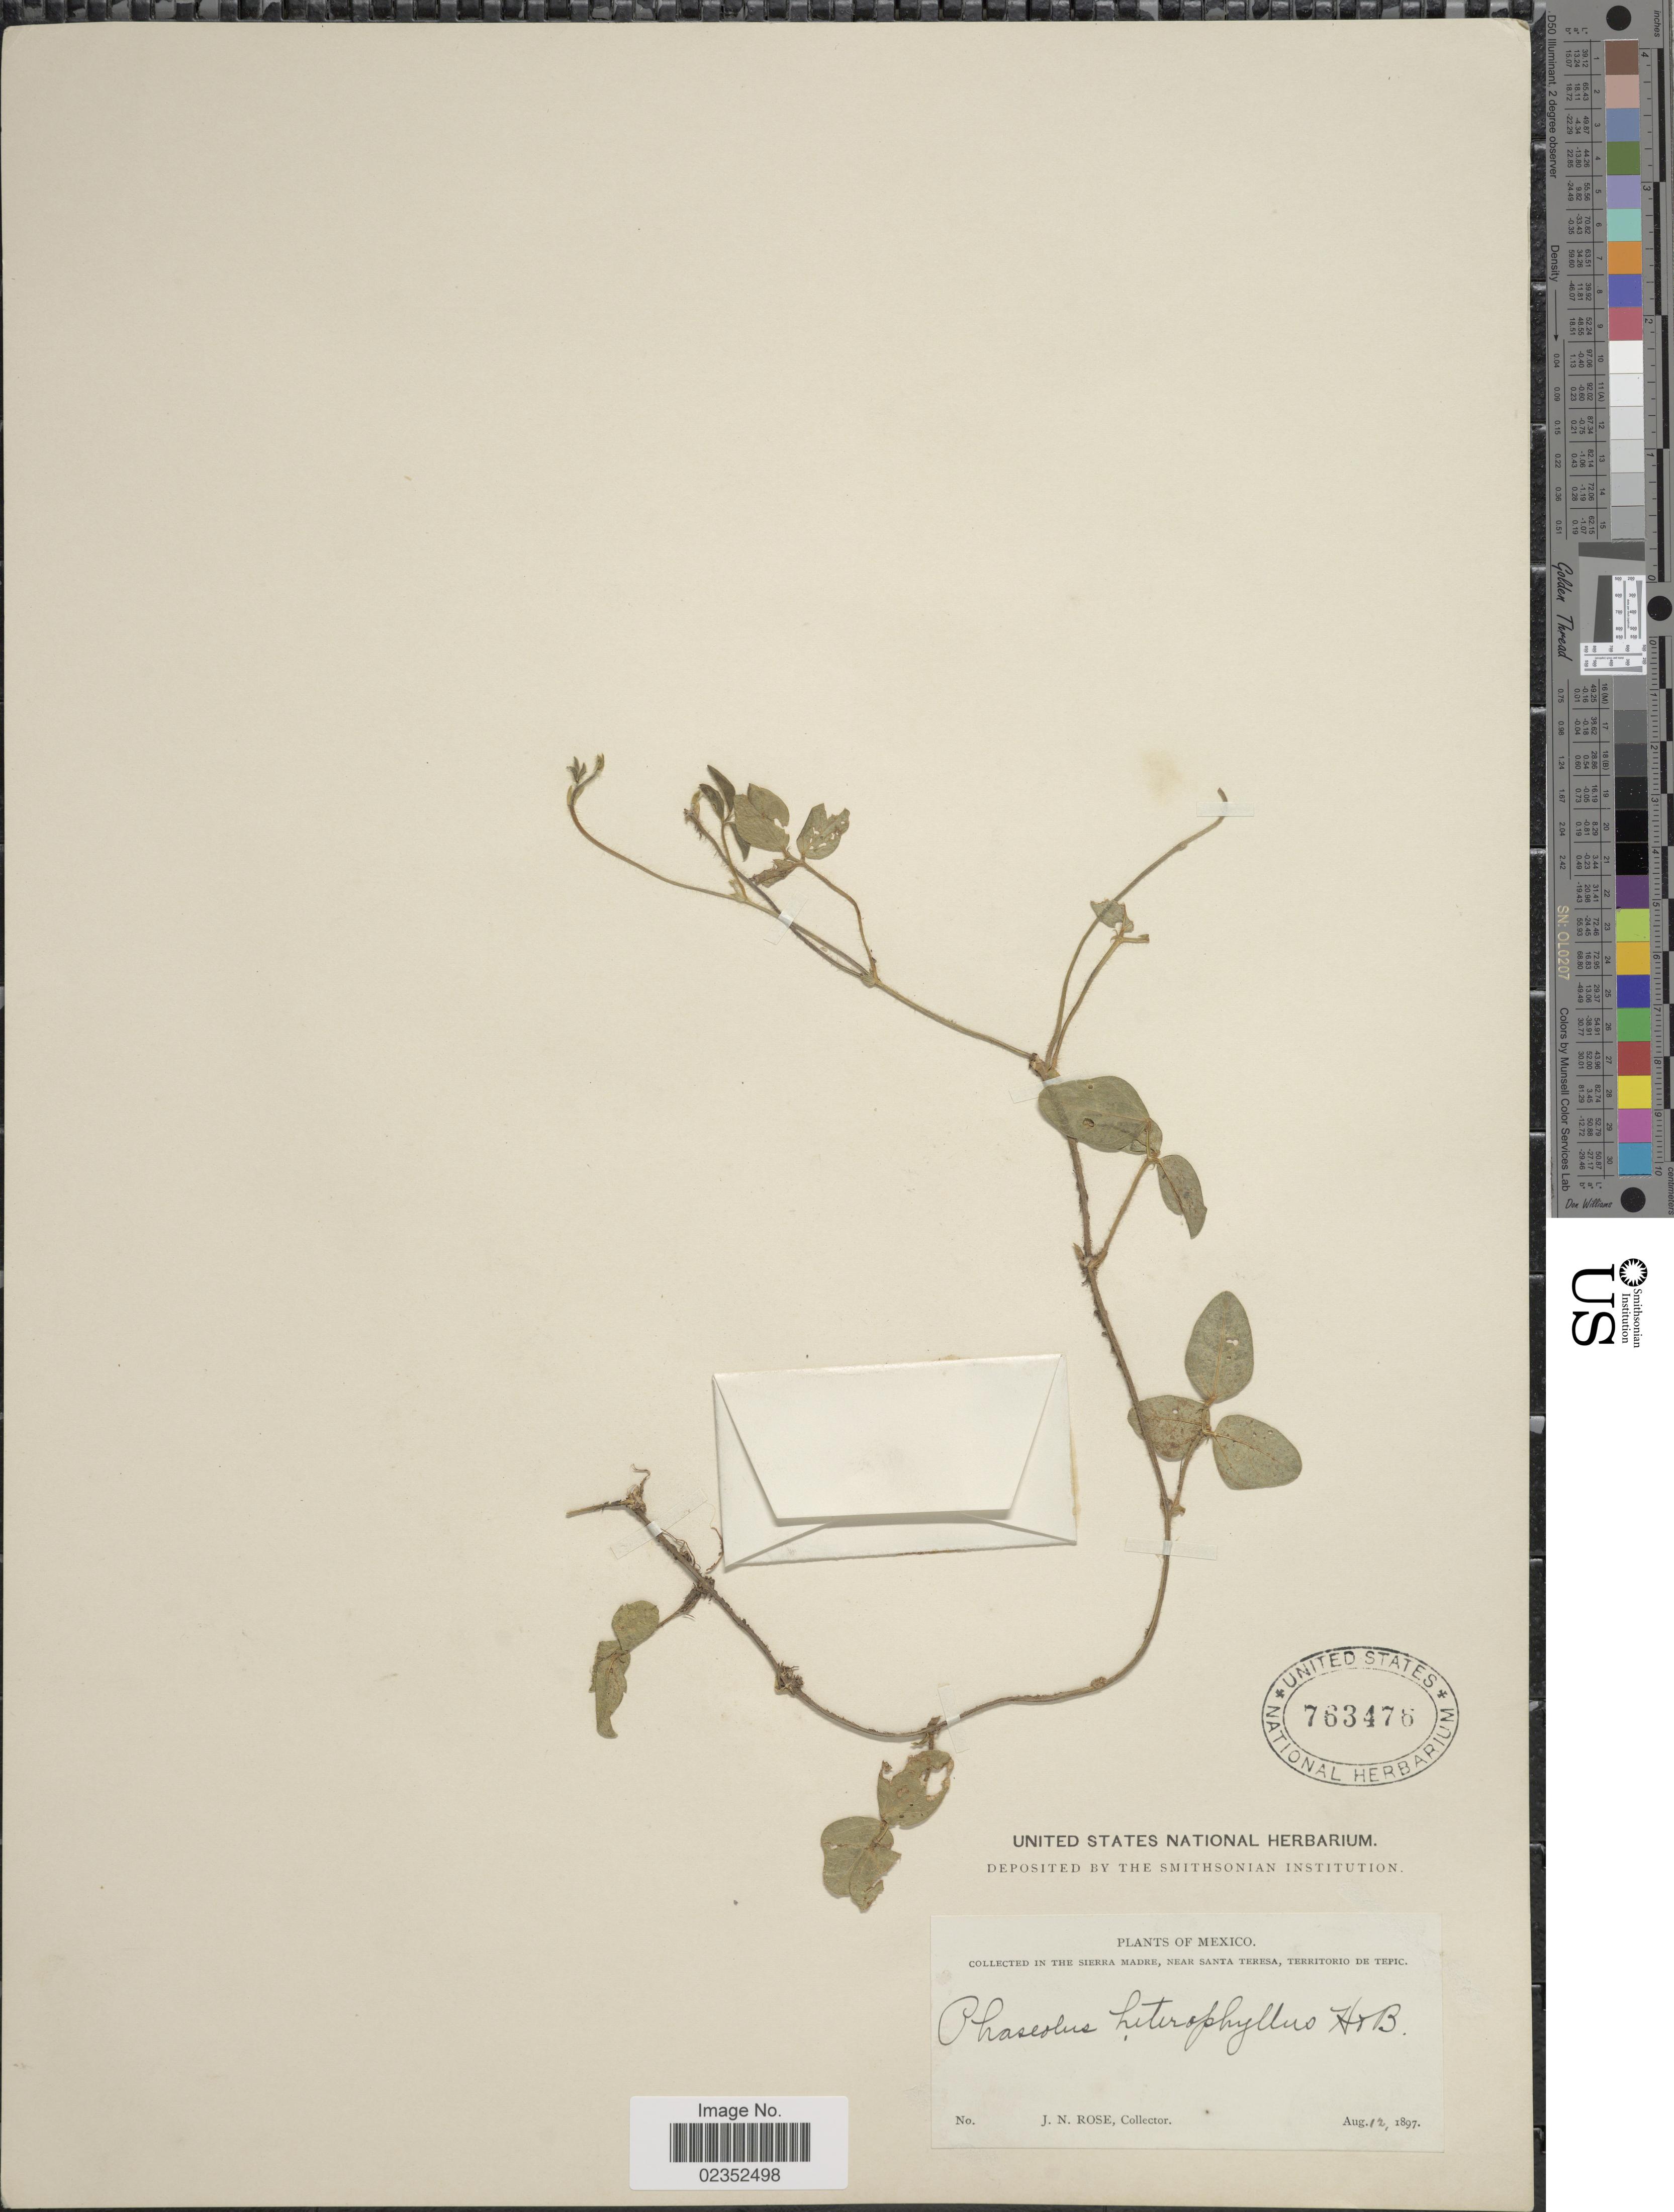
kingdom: Plantae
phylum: Tracheophyta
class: Magnoliopsida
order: Fabales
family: Fabaceae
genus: Macroptilium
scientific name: Macroptilium gibbosifolium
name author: (Ortega) A. Delgado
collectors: J. N. Rose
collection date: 1897-08-12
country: Mexico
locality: Sierra Madre, near Santa Teresa, Territorio de Tepic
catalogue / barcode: US 763476